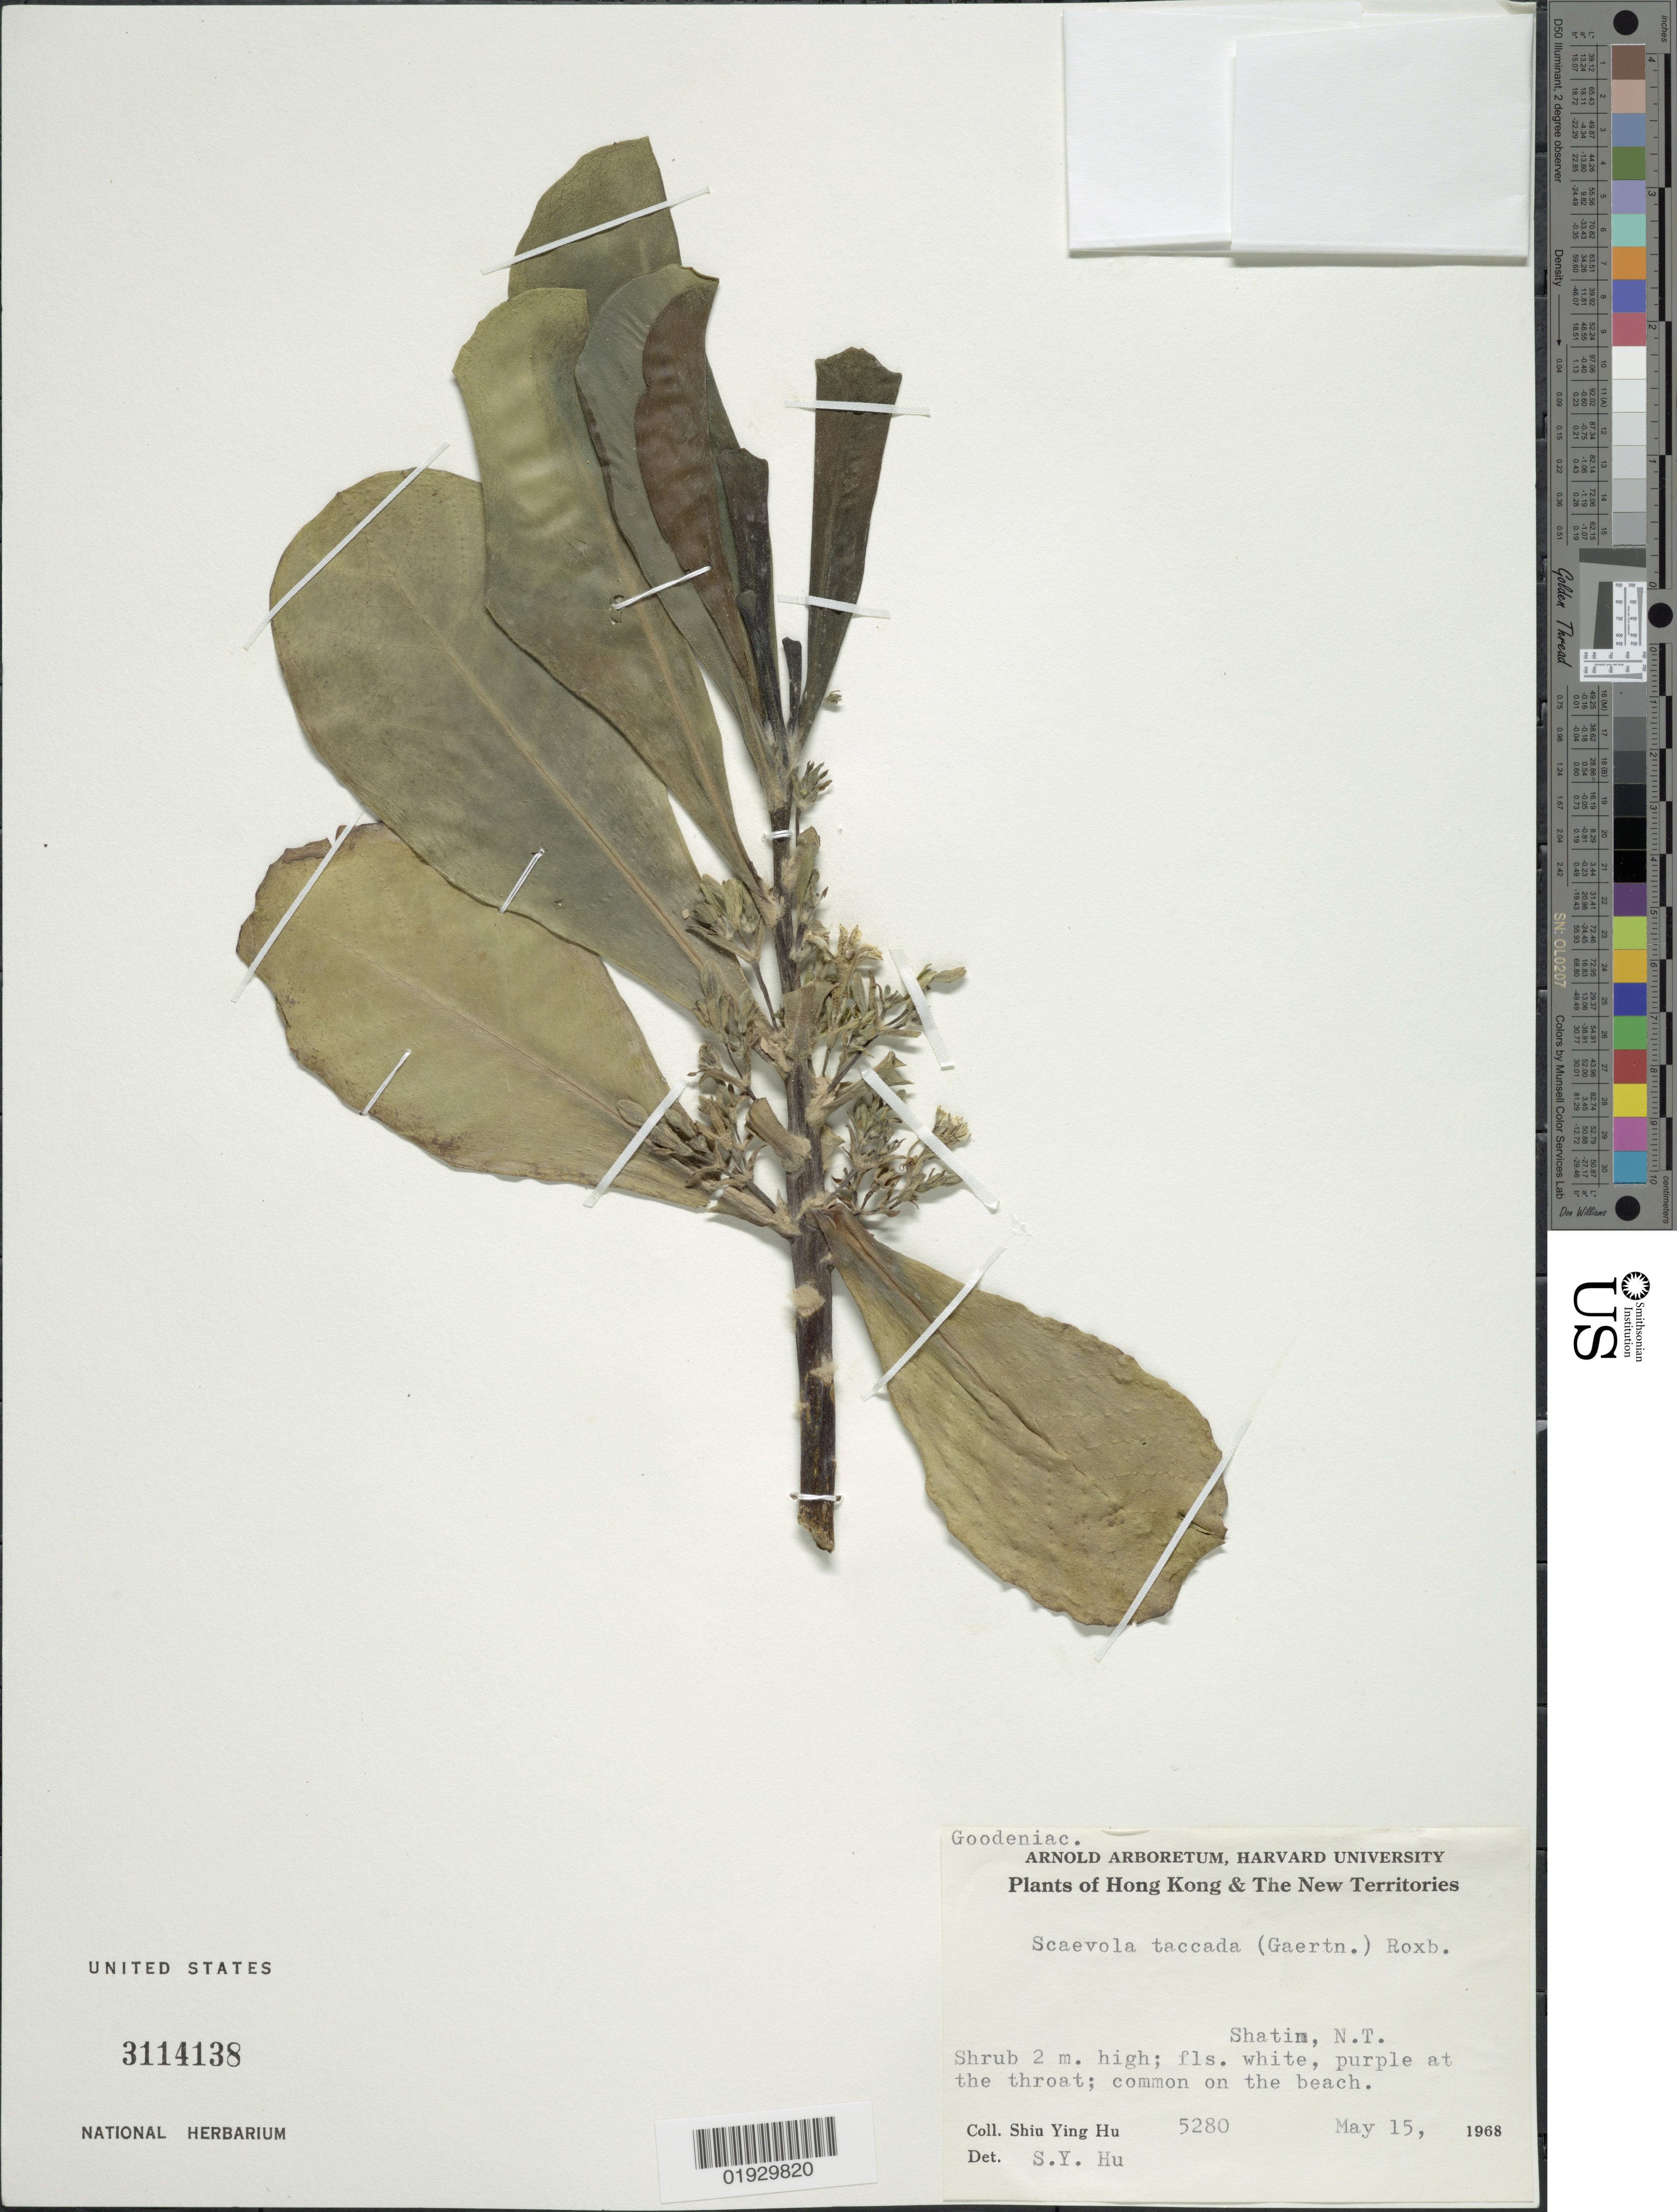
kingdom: Plantae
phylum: Tracheophyta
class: Magnoliopsida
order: Asterales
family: Goodeniaceae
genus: Scaevola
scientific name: Scaevola taccada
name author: (Gaertn.) Roxb.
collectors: S. Y. Hu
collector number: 5280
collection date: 1968-05-15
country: China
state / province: Hong Kong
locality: Hong Kong & The New Territories. Shatin, N.T.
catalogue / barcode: US 3114138